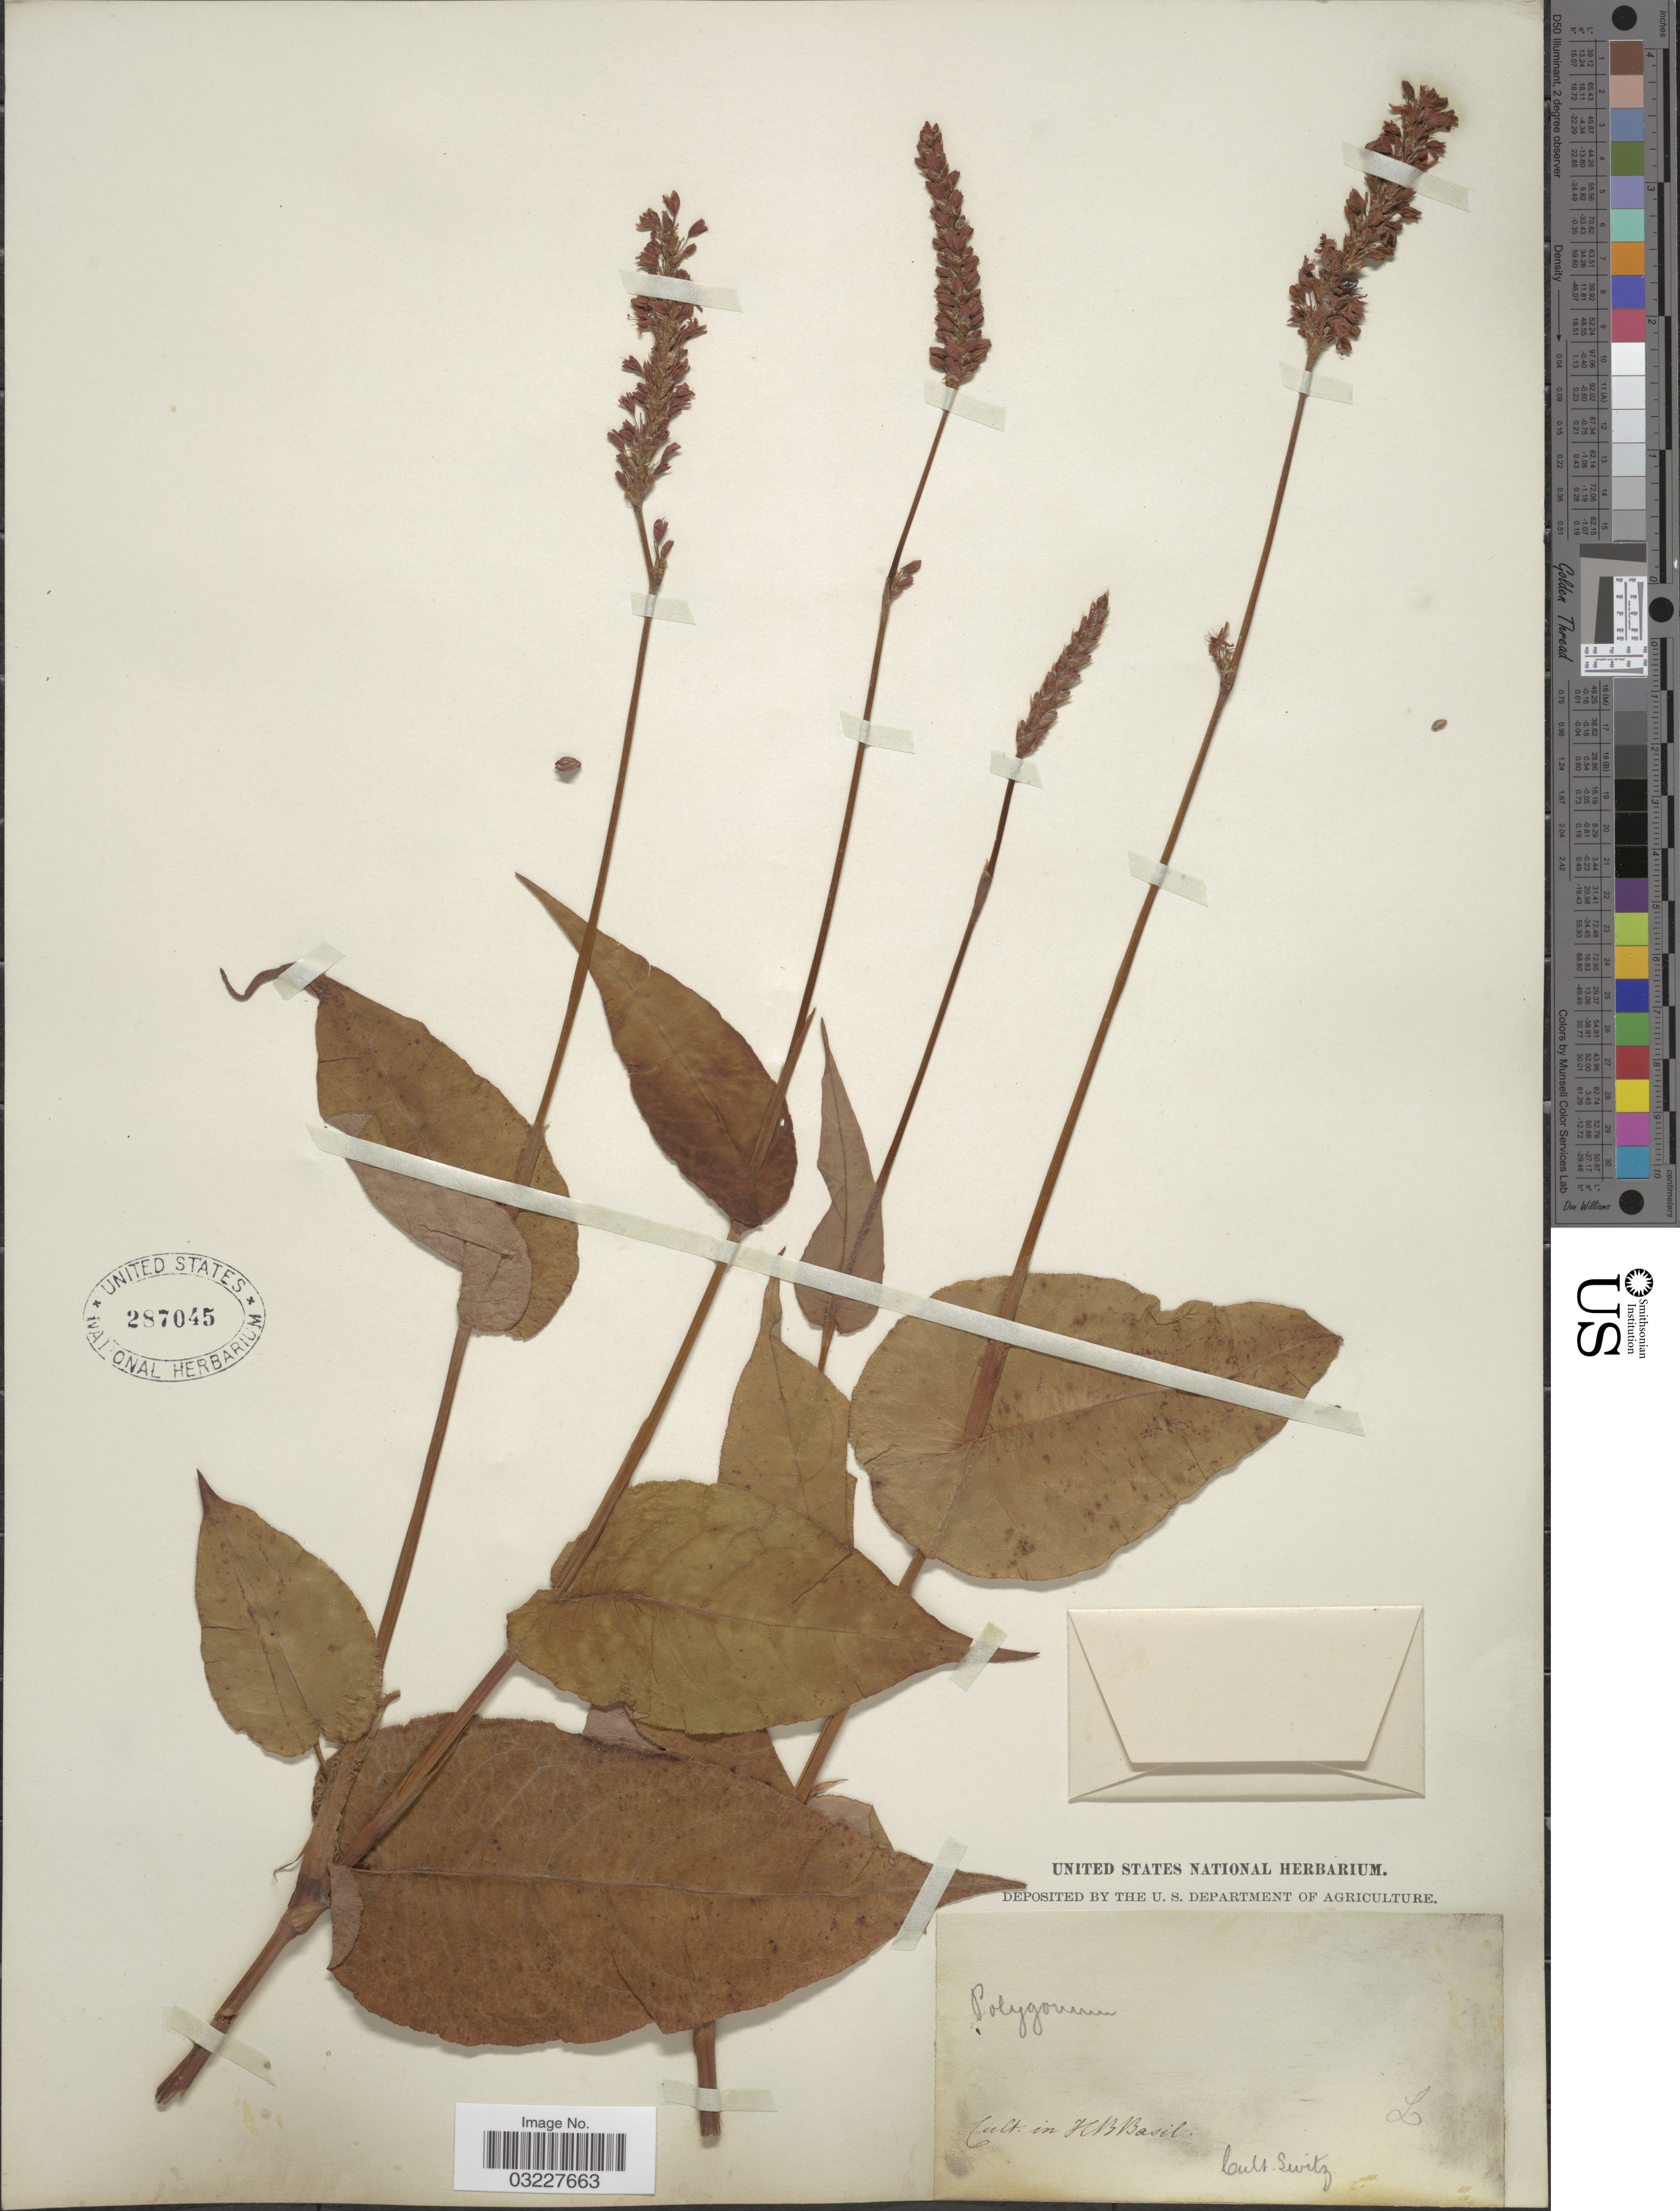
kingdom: Plantae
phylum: Tracheophyta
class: Magnoliopsida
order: Caryophyllales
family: Polygonaceae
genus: Bistorta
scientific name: Bistorta amplexicaulis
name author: (D. Don) Greene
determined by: Strong, Mark T., (BOT), Smithsonian Institution - National Museum of Natural History (UNITED STATES)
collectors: ex herb. United States National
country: Switzerland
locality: H B Basil. Switz.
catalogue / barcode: US 287045